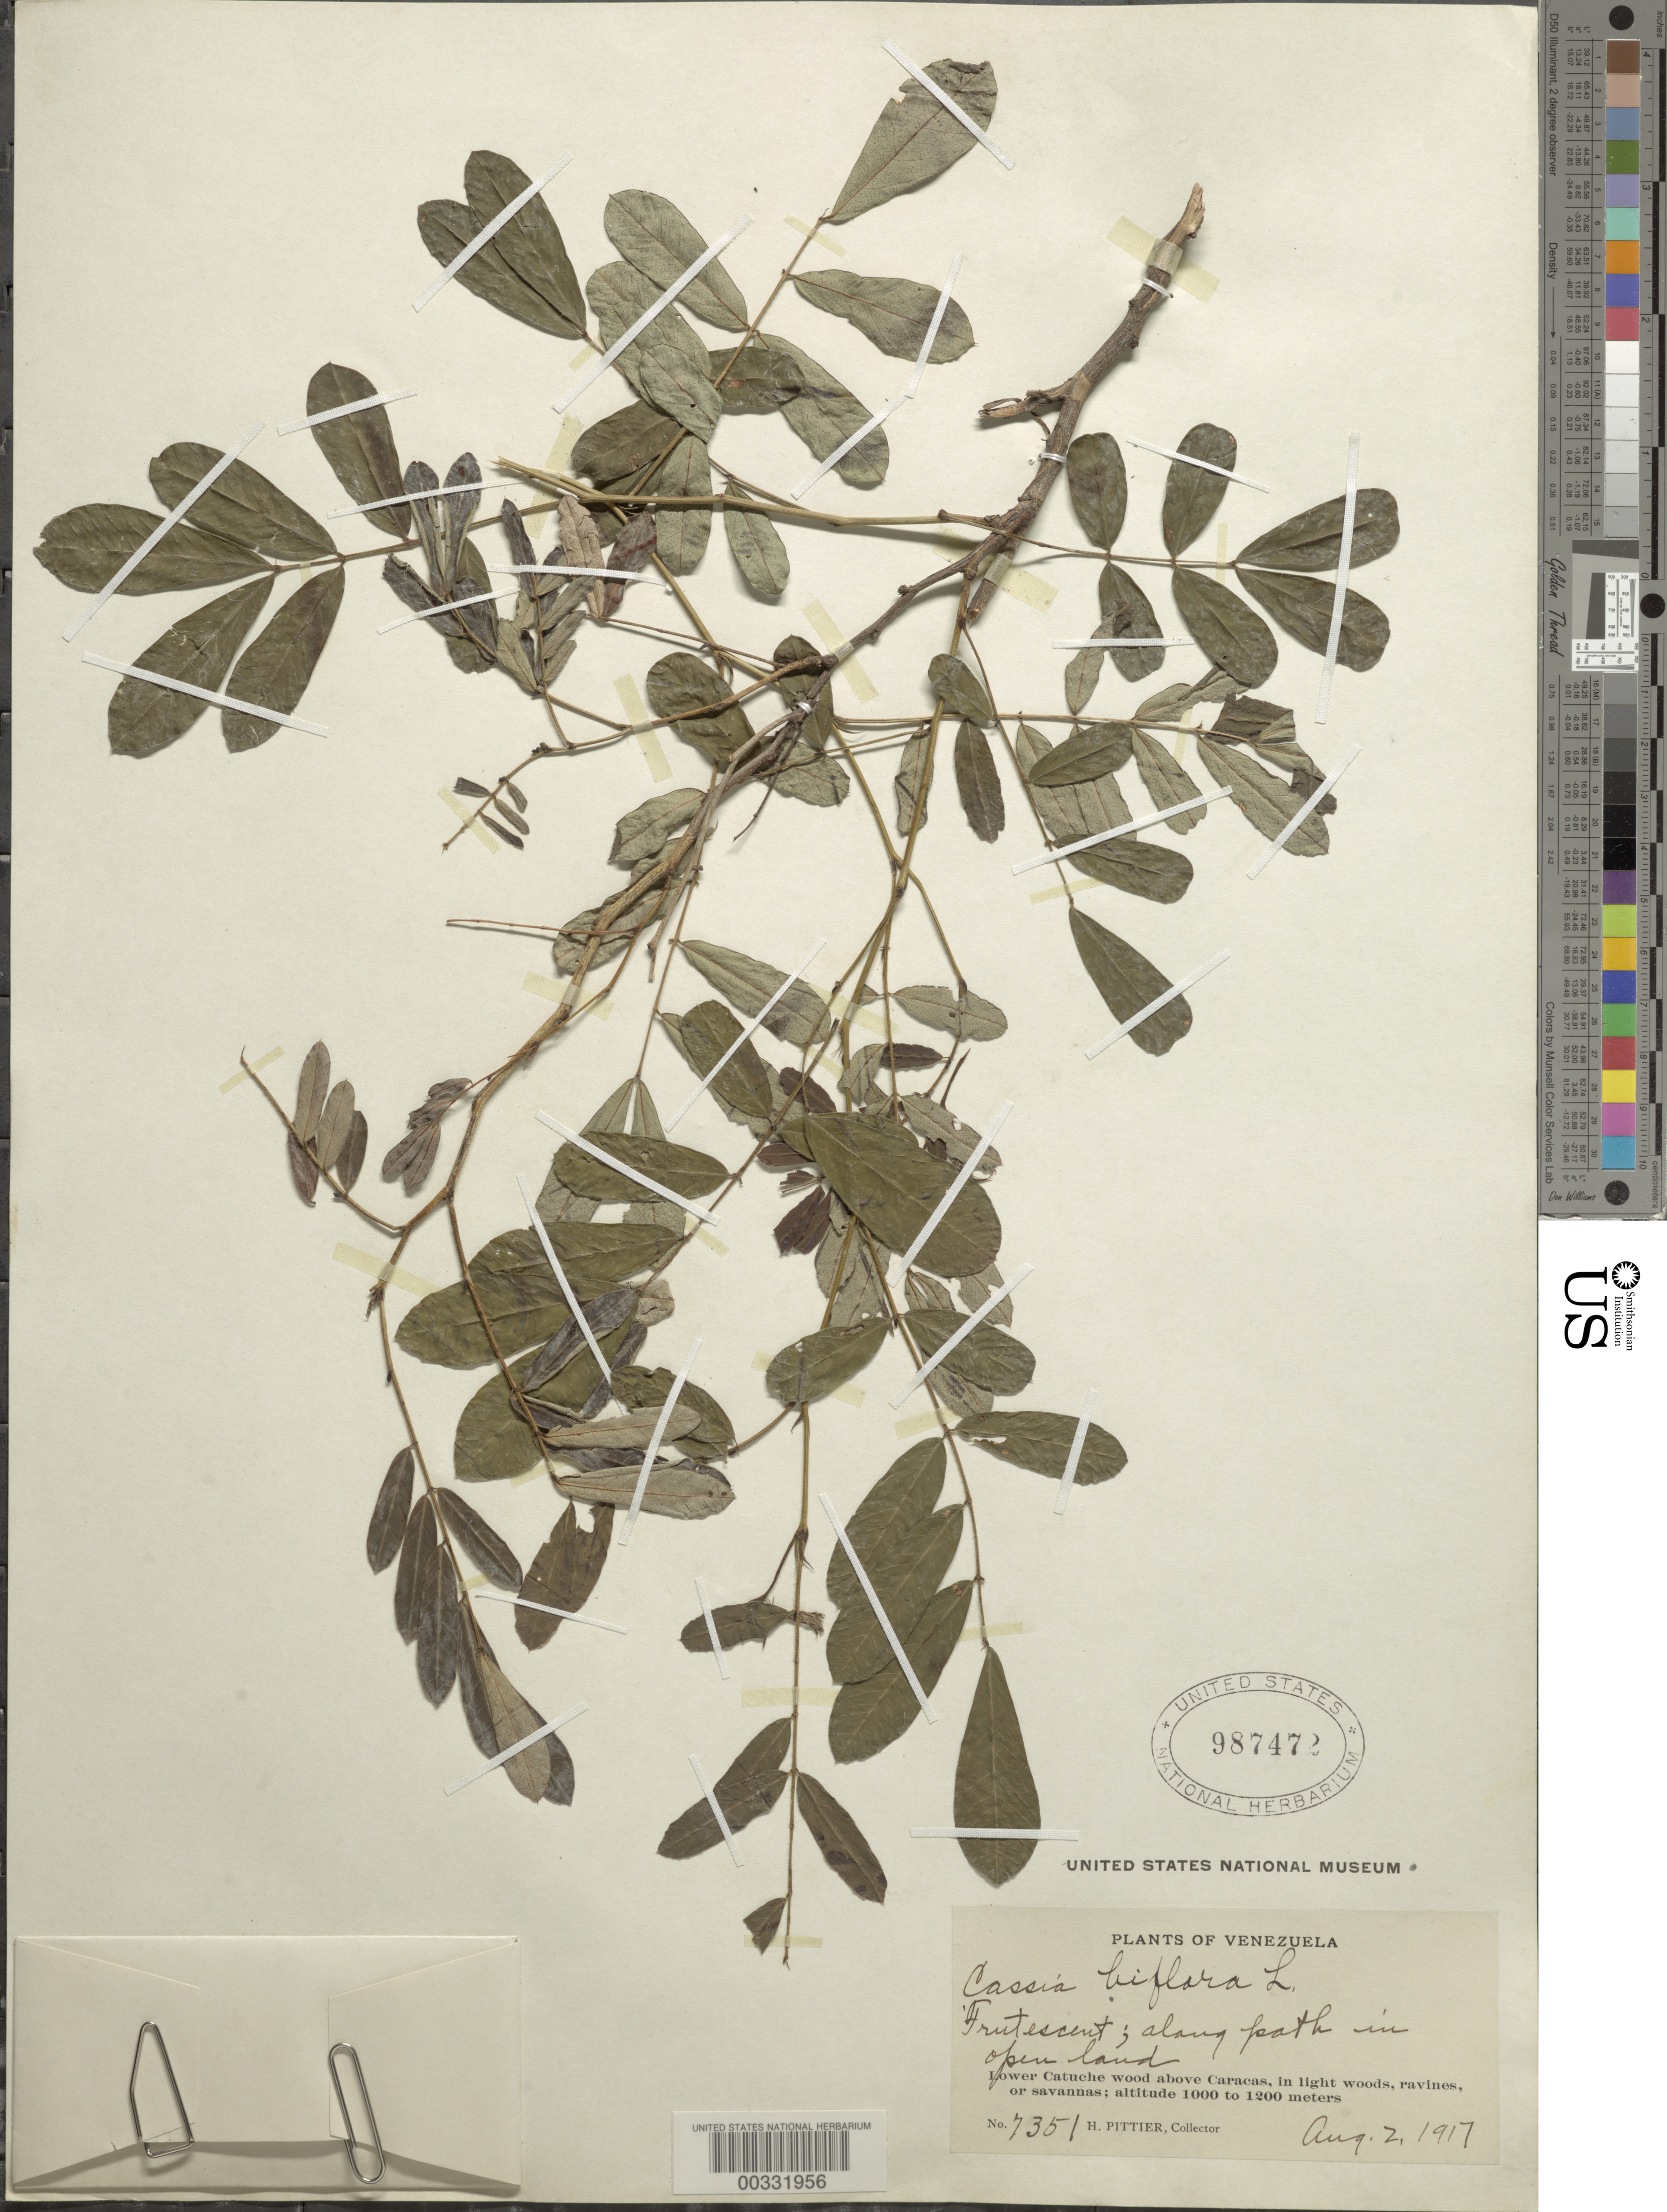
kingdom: Plantae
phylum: Tracheophyta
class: Magnoliopsida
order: Fabales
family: Fabaceae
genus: Senna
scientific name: Senna pallida var. pallida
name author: (Vahl) H.S. Irwin & Barneby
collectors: H. F. Pittier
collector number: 7351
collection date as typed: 02 Aug 1917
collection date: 1917-08-02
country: Venezuela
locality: Lower catuche wood above caracas, along path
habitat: Open land; light woods, ravines, or savannas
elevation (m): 1000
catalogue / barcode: US 987472